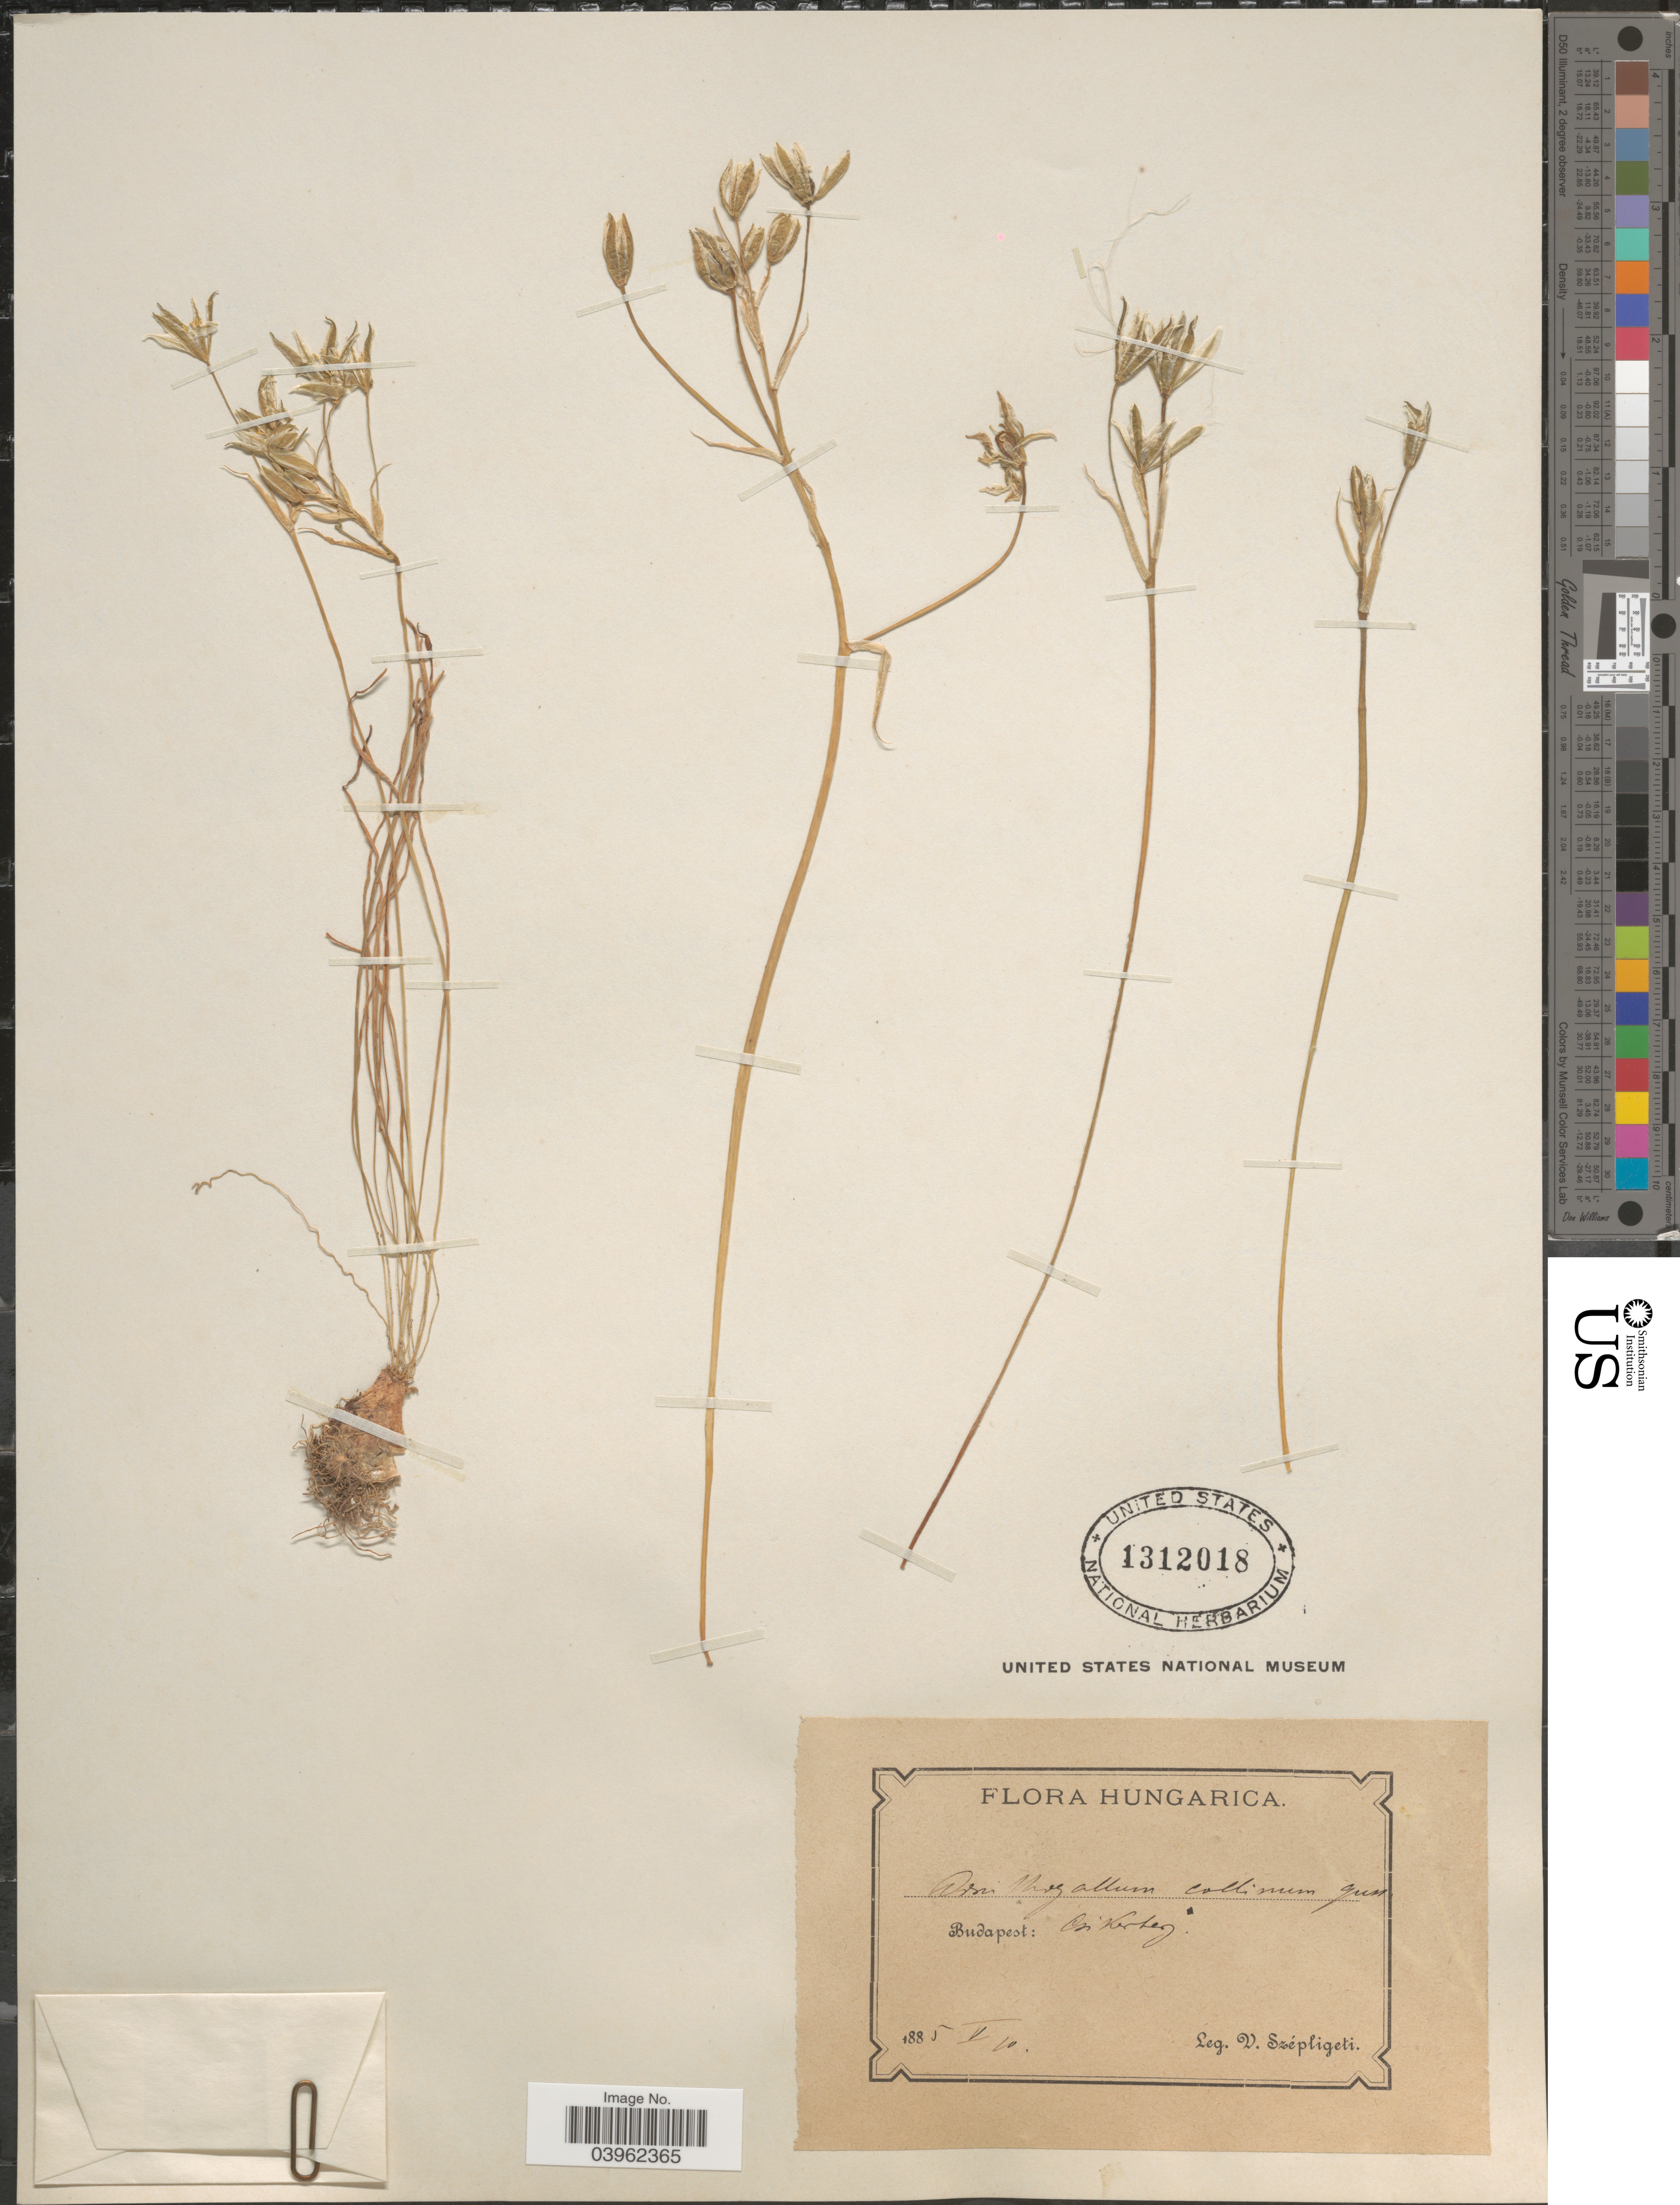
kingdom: Plantae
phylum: Tracheophyta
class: Liliopsida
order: Asparagales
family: Asparagaceae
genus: Ornithogalum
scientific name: Ornithogalum collinum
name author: Gussone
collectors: W. Szépligeti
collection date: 1885-05-10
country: Hungary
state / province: Budapest, Capital District of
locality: Budapest: Onkerberg [interpreted].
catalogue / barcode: US 1312018